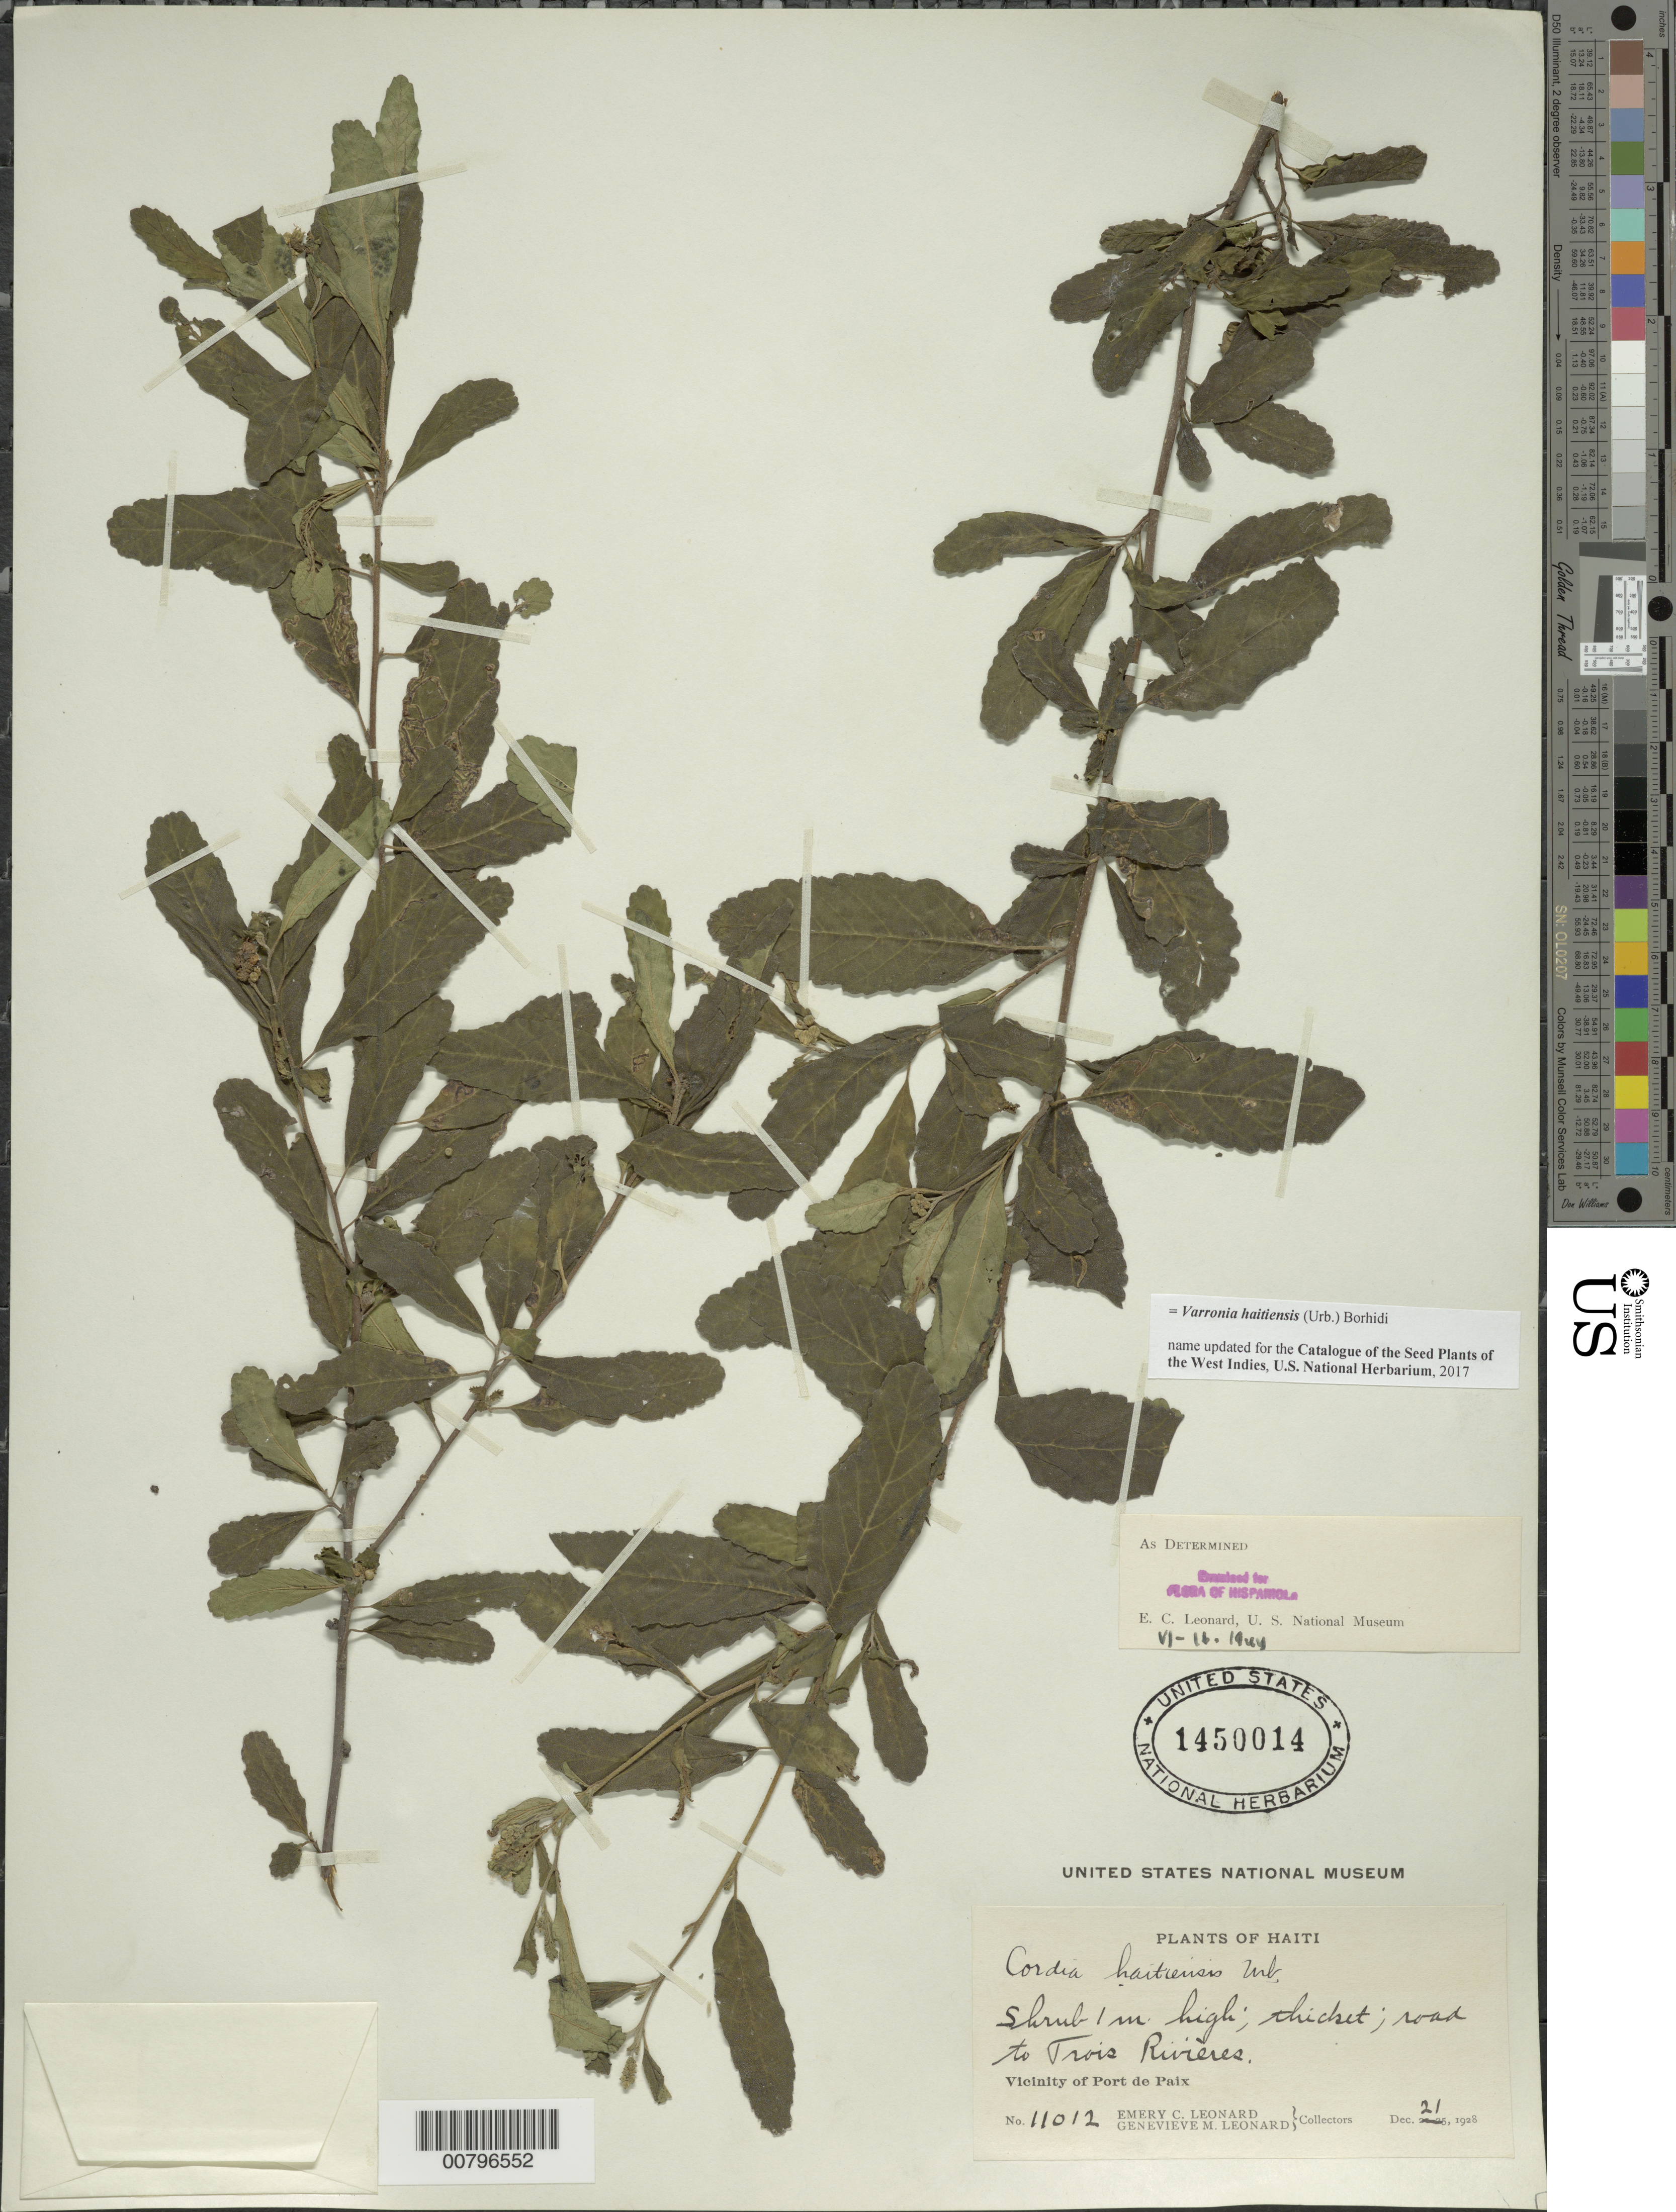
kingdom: Plantae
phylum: Tracheophyta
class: Magnoliopsida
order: Boraginales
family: Cordiaceae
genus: Varronia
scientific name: Varronia haitiensis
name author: (Urb.) Borhidi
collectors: E. C. Leonard & G. M. Leonard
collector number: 11012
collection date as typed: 21 Dec 1929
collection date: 1929-12-21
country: Haiti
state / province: Nord-Óuest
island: Hispaniola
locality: Vicinity of Port de Paix, road to Trois Rivières.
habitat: Thicket.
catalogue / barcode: US 1450014